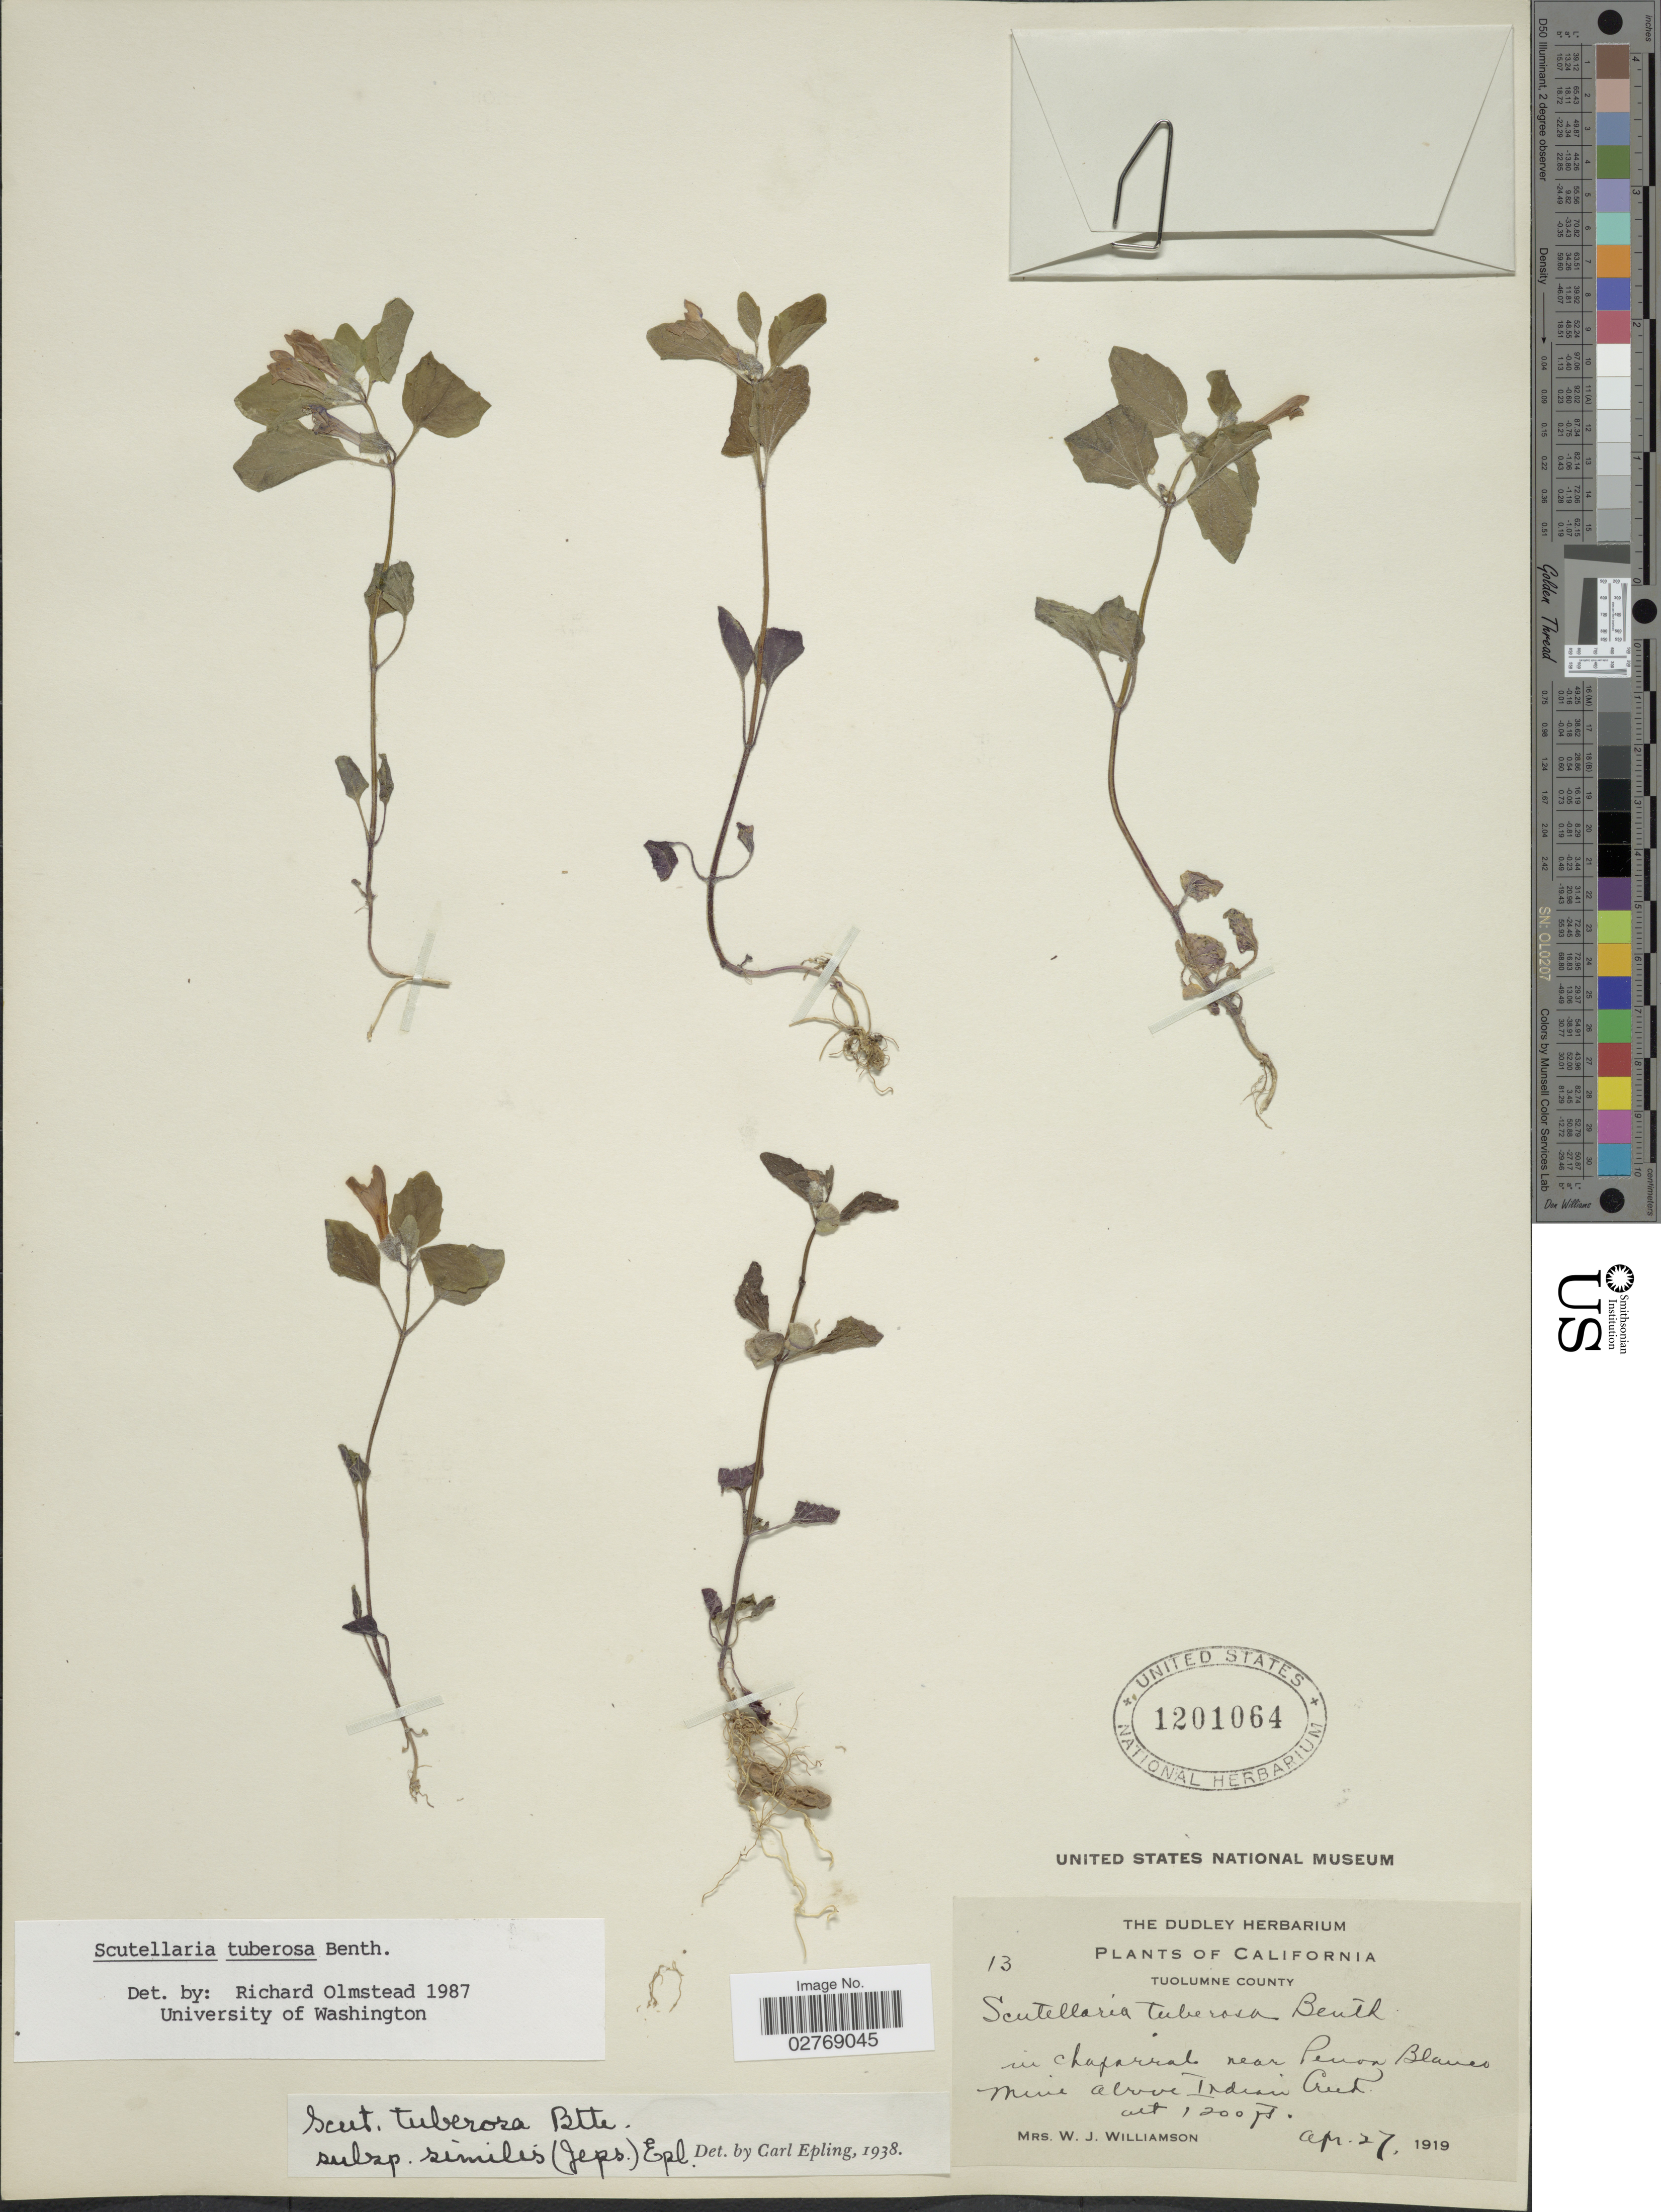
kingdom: Plantae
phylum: Tracheophyta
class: Magnoliopsida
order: Lamiales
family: Lamiaceae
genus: Scutellaria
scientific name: Scutellaria tuberosa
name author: Benth.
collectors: W. Williamson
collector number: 13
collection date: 1919-04-27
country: United States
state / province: California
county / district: Tuolumne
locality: Tuolumne County, in chaparral near Penon Blanco mine above Indian Creek.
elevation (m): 366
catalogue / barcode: US 1201064